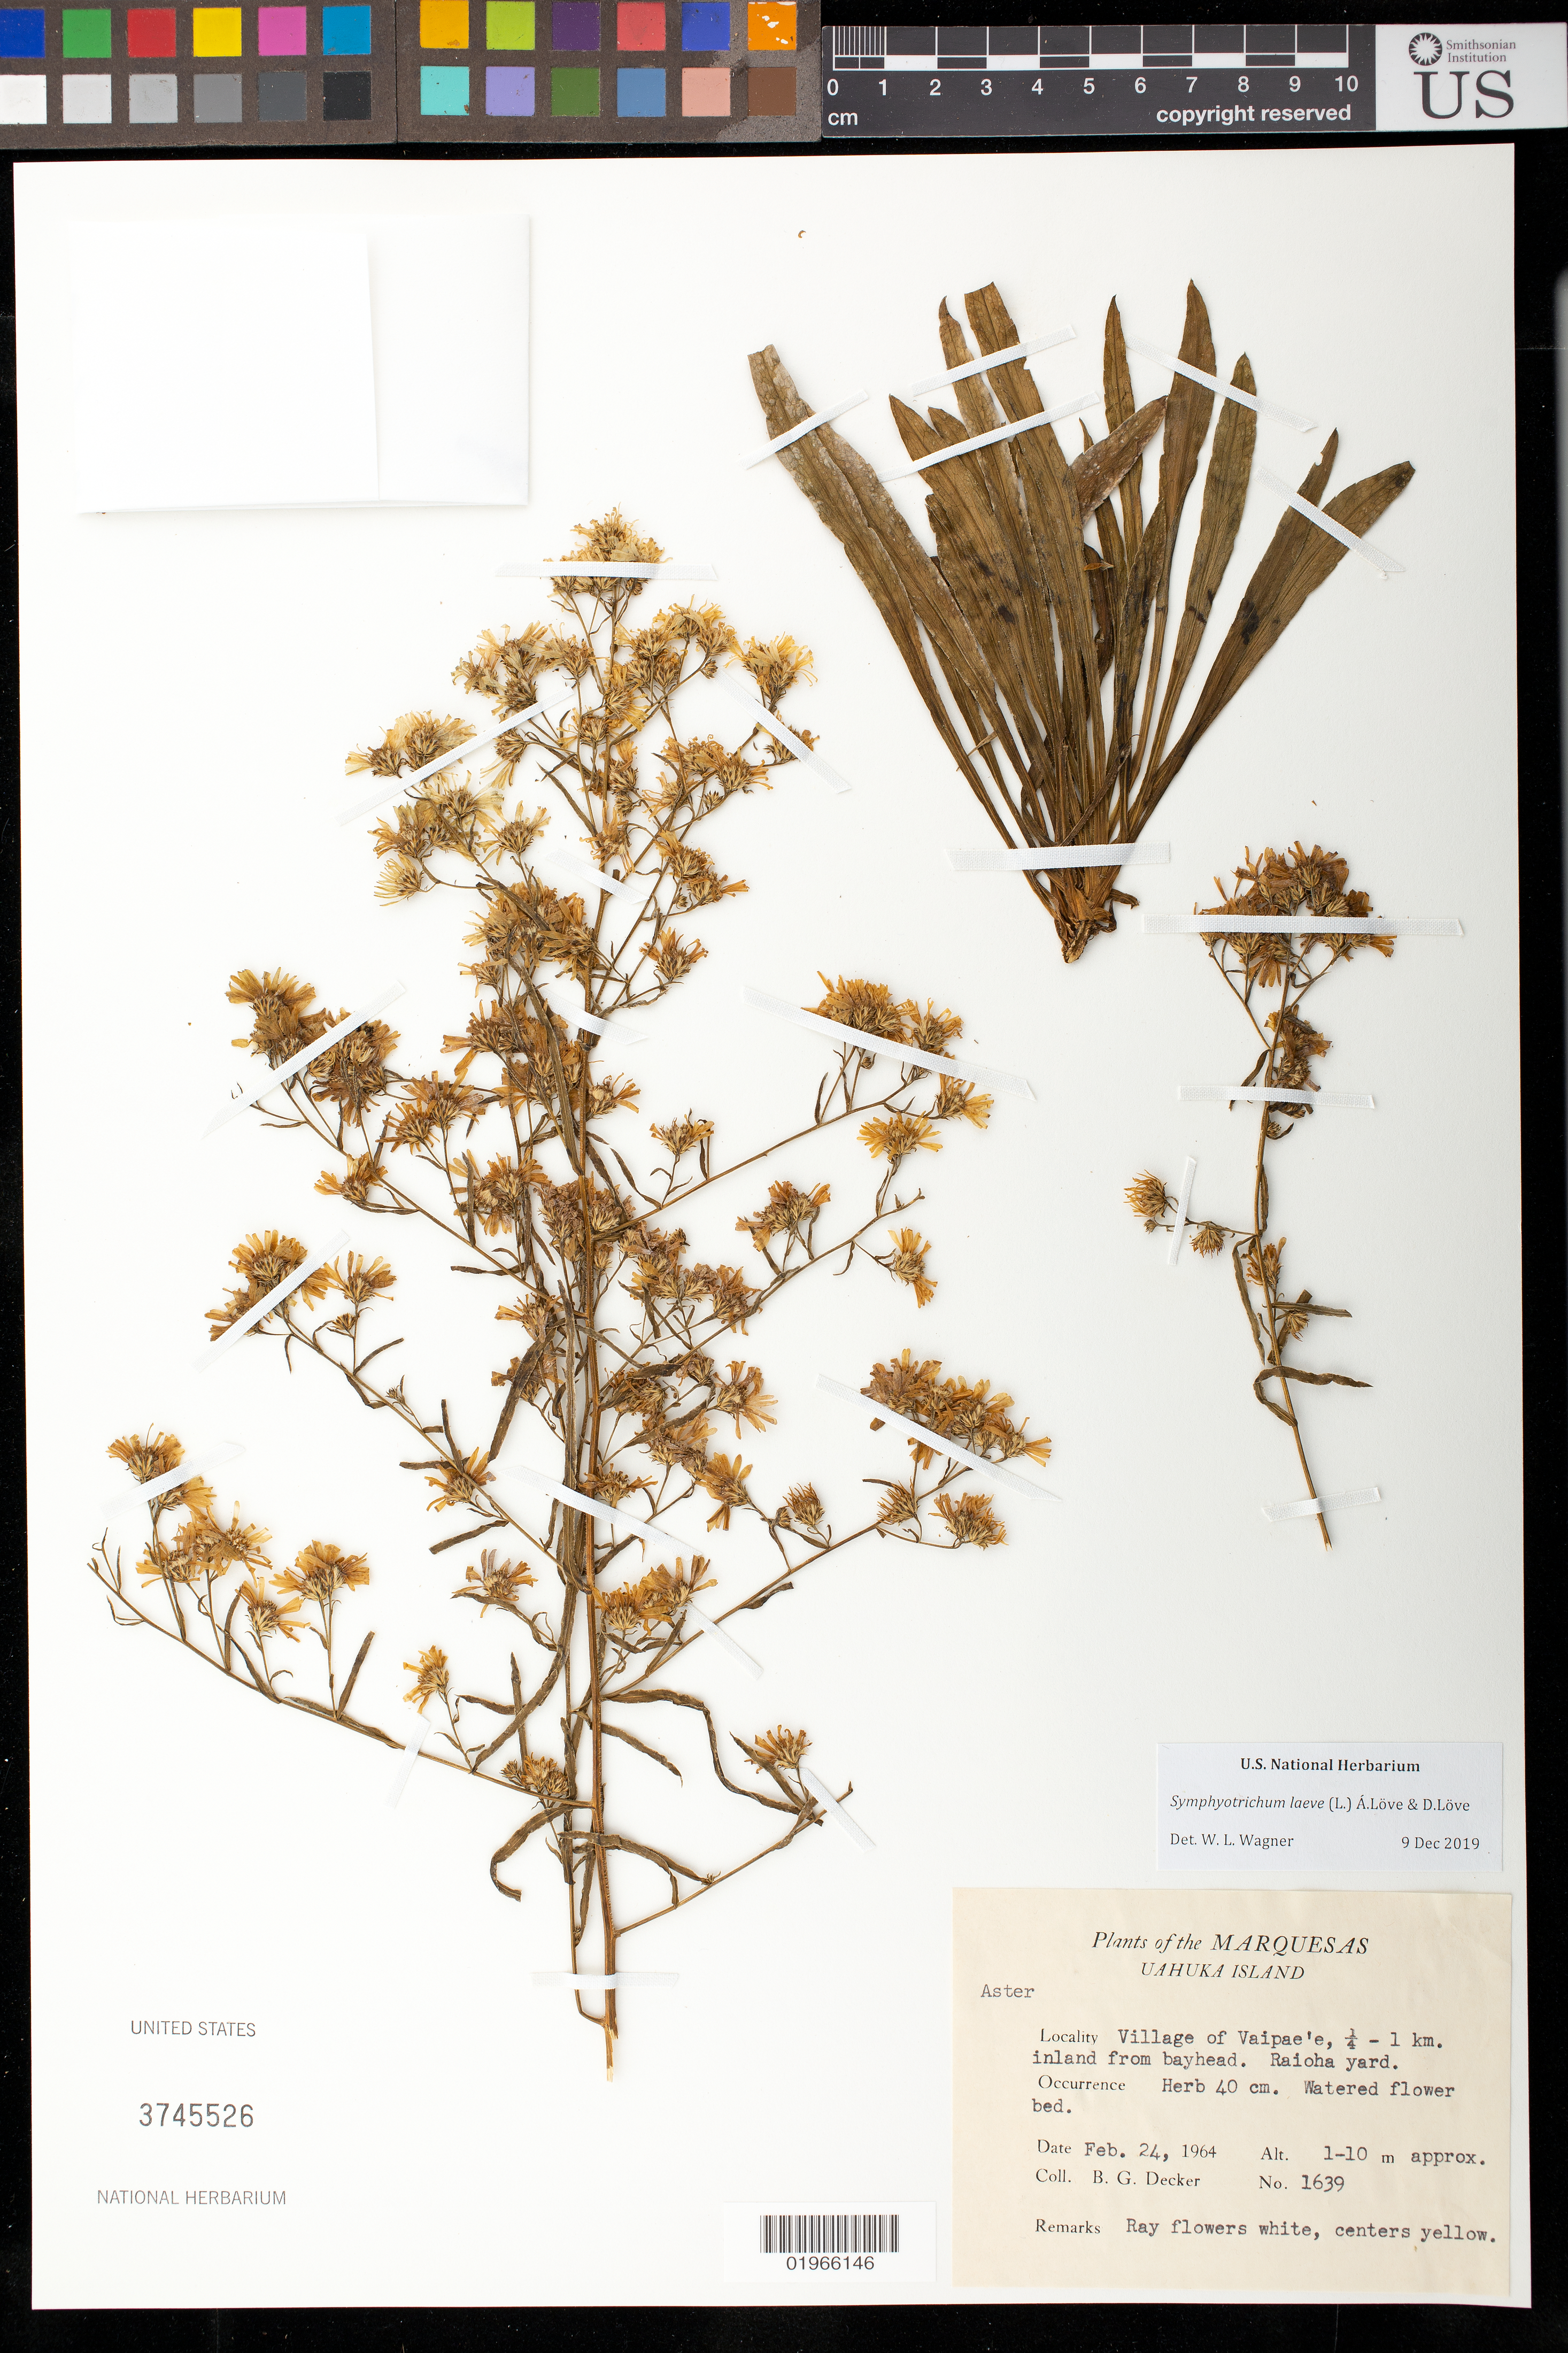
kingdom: Plantae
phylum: Tracheophyta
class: Magnoliopsida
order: Asterales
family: Asteraceae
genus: Symphyotrichum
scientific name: Symphyotrichum laeve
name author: (L.) Á. Löve & D. Löve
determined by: Wagner, W. L., (BOT), Smithsonian Institution - National Museum of Natural History (UNITED STATES)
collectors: B. G. Decker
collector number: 1639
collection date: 1964-02-24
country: French Polynesia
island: Ua Huka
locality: Village of Vaipae'e, 1/4 - 1 km inland from bayhead. Raioha yard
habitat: Watered flowerbed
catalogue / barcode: US 3745526